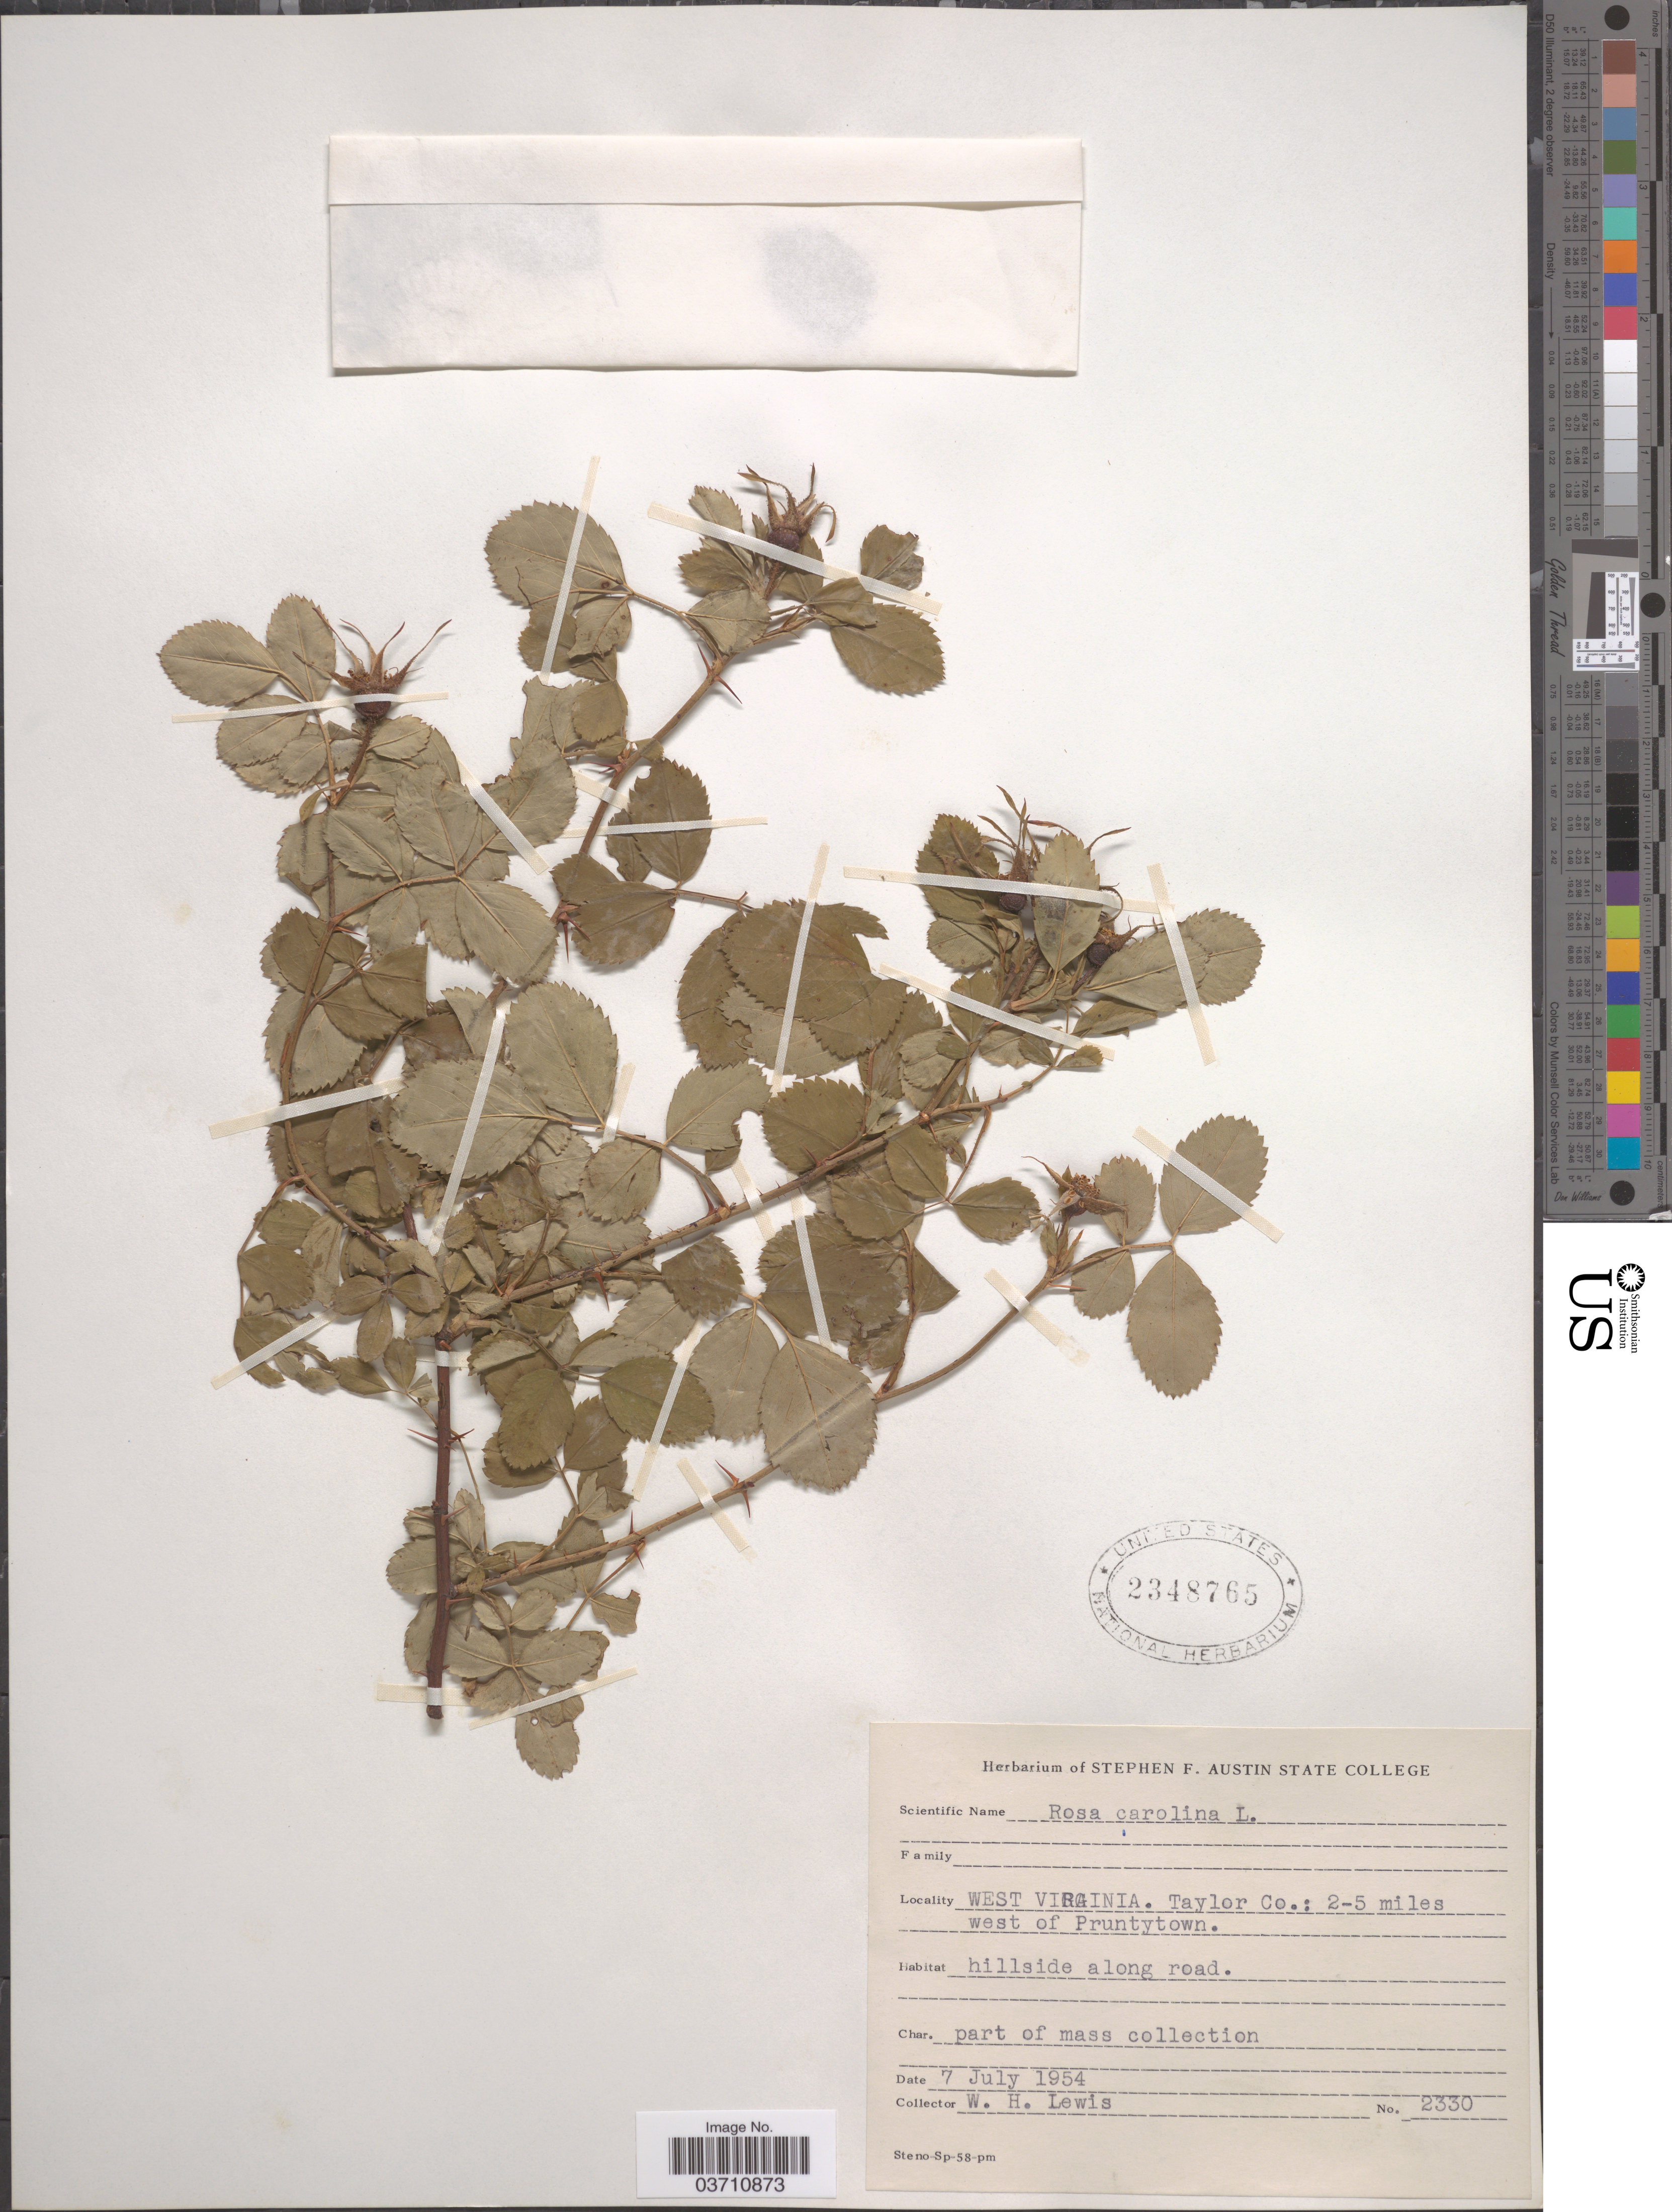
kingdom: Plantae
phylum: Tracheophyta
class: Magnoliopsida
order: Rosales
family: Rosaceae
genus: Rosa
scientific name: Rosa carolina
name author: L.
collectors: W. H. Lewis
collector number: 2330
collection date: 1954-07-07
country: United States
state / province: West Virginia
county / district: Taylor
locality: Tyalor Co.: 2-5 miles west of Pruntytown.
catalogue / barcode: US 2348765